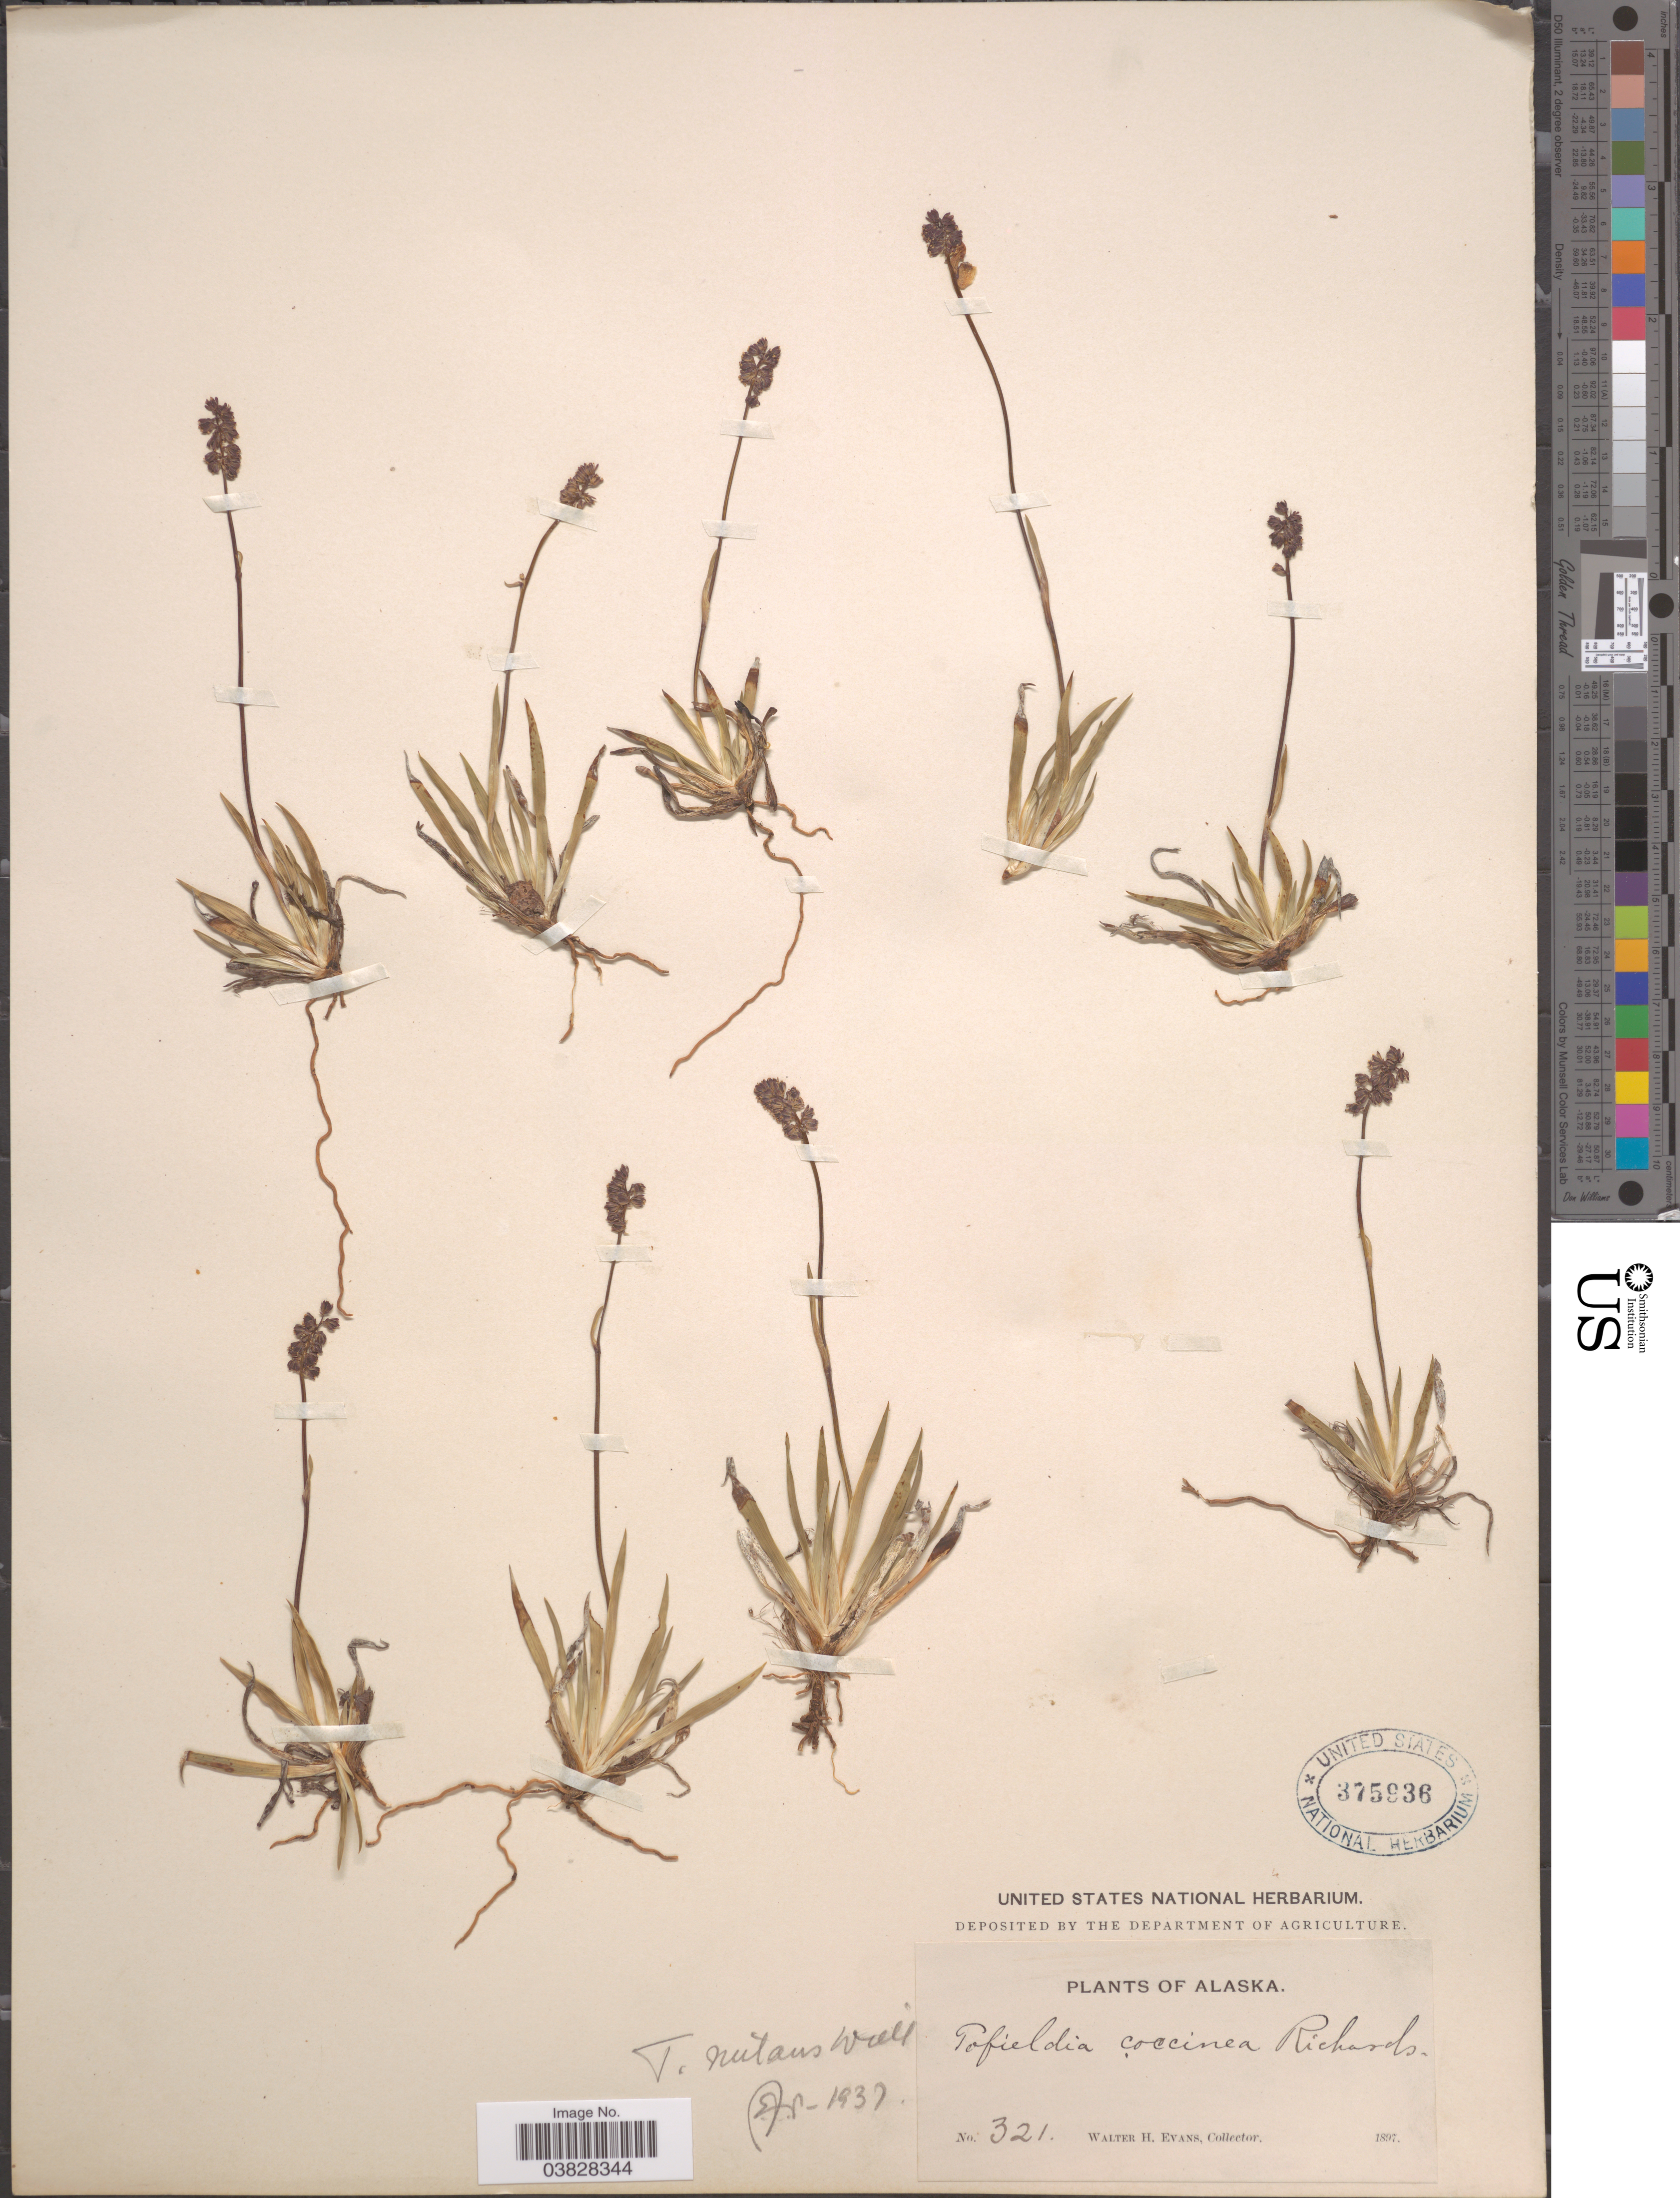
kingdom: Plantae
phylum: Tracheophyta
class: Liliopsida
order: Alismatales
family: Tofieldiaceae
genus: Tofieldia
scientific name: Tofieldia coccinea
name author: Richardson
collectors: W. H. Evans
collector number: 321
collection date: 1897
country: United States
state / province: Alaska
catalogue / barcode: US 375936